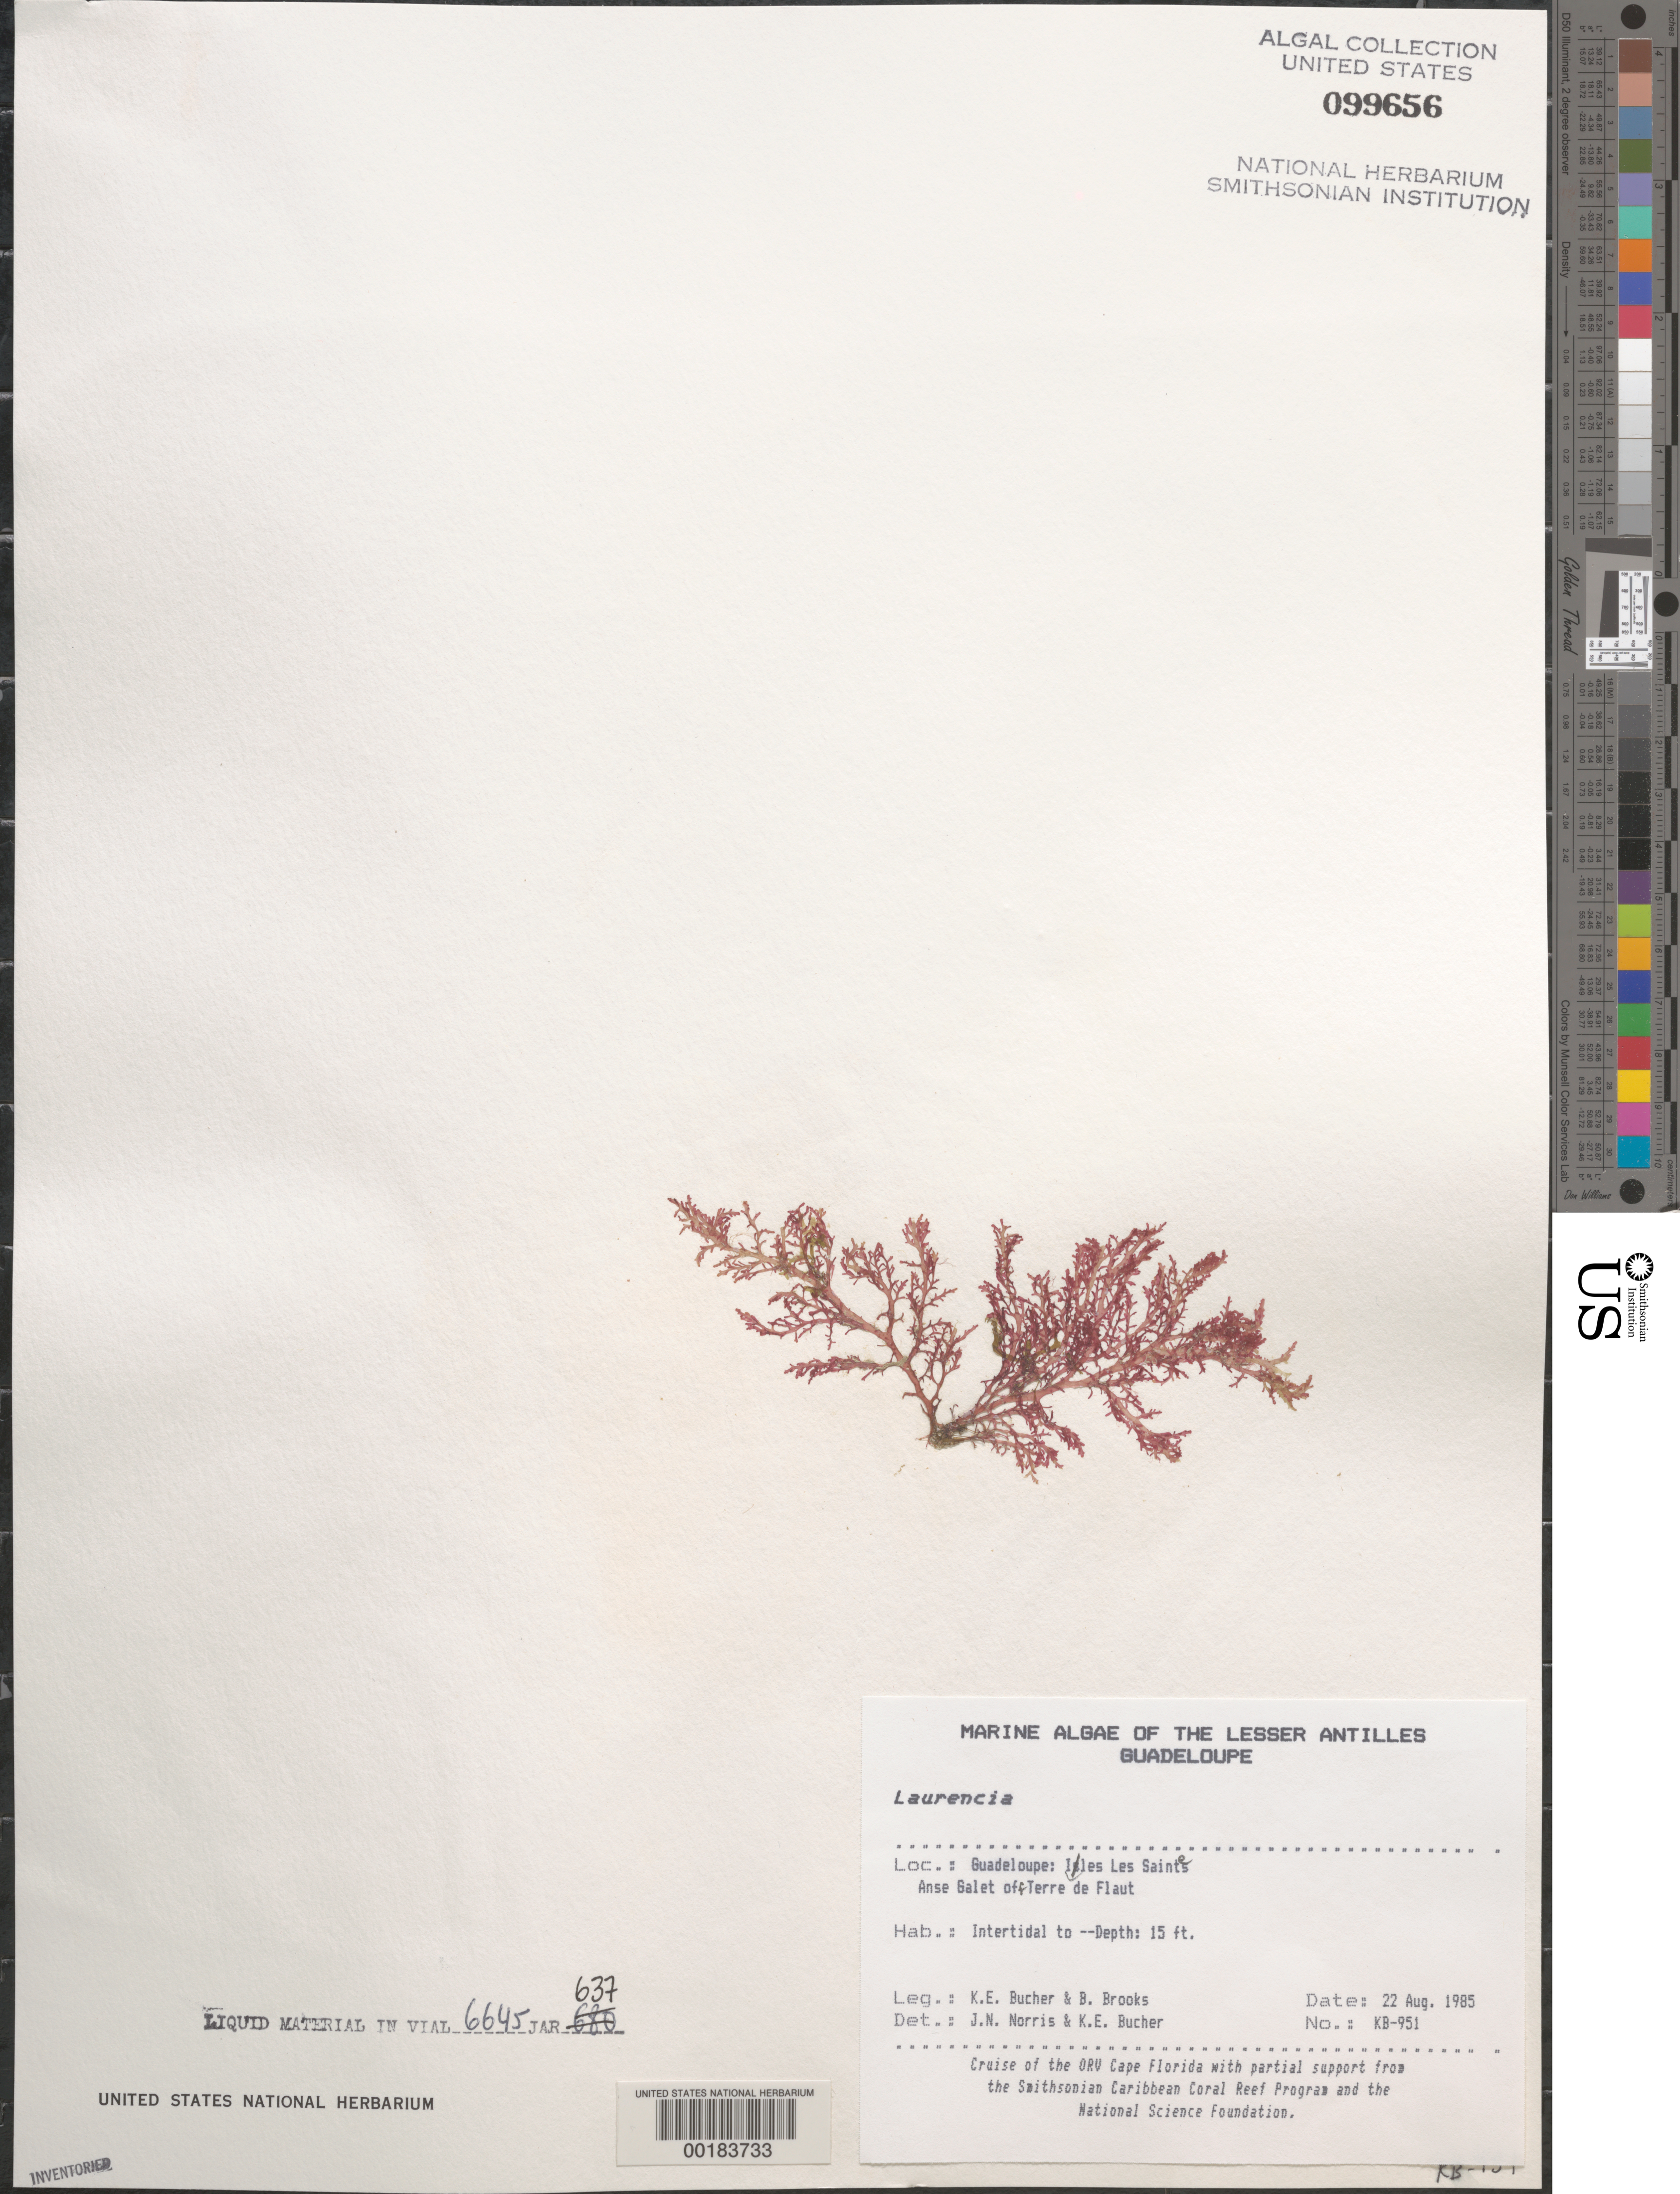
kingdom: Plantae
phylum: Rhodophyta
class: Florideophyceae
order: Ceramiales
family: Rhodomelaceae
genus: Laurencia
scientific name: Laurencia sp.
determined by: Norris, J. N.; Bucher, K. E.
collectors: K. E. Bucher & B. Brooks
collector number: Kb-951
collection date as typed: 22 Aug 1985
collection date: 1985-08-22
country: Guadeloupe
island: Iles des Saintes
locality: Anse Galet off Terre de Flaut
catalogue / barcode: US 99656